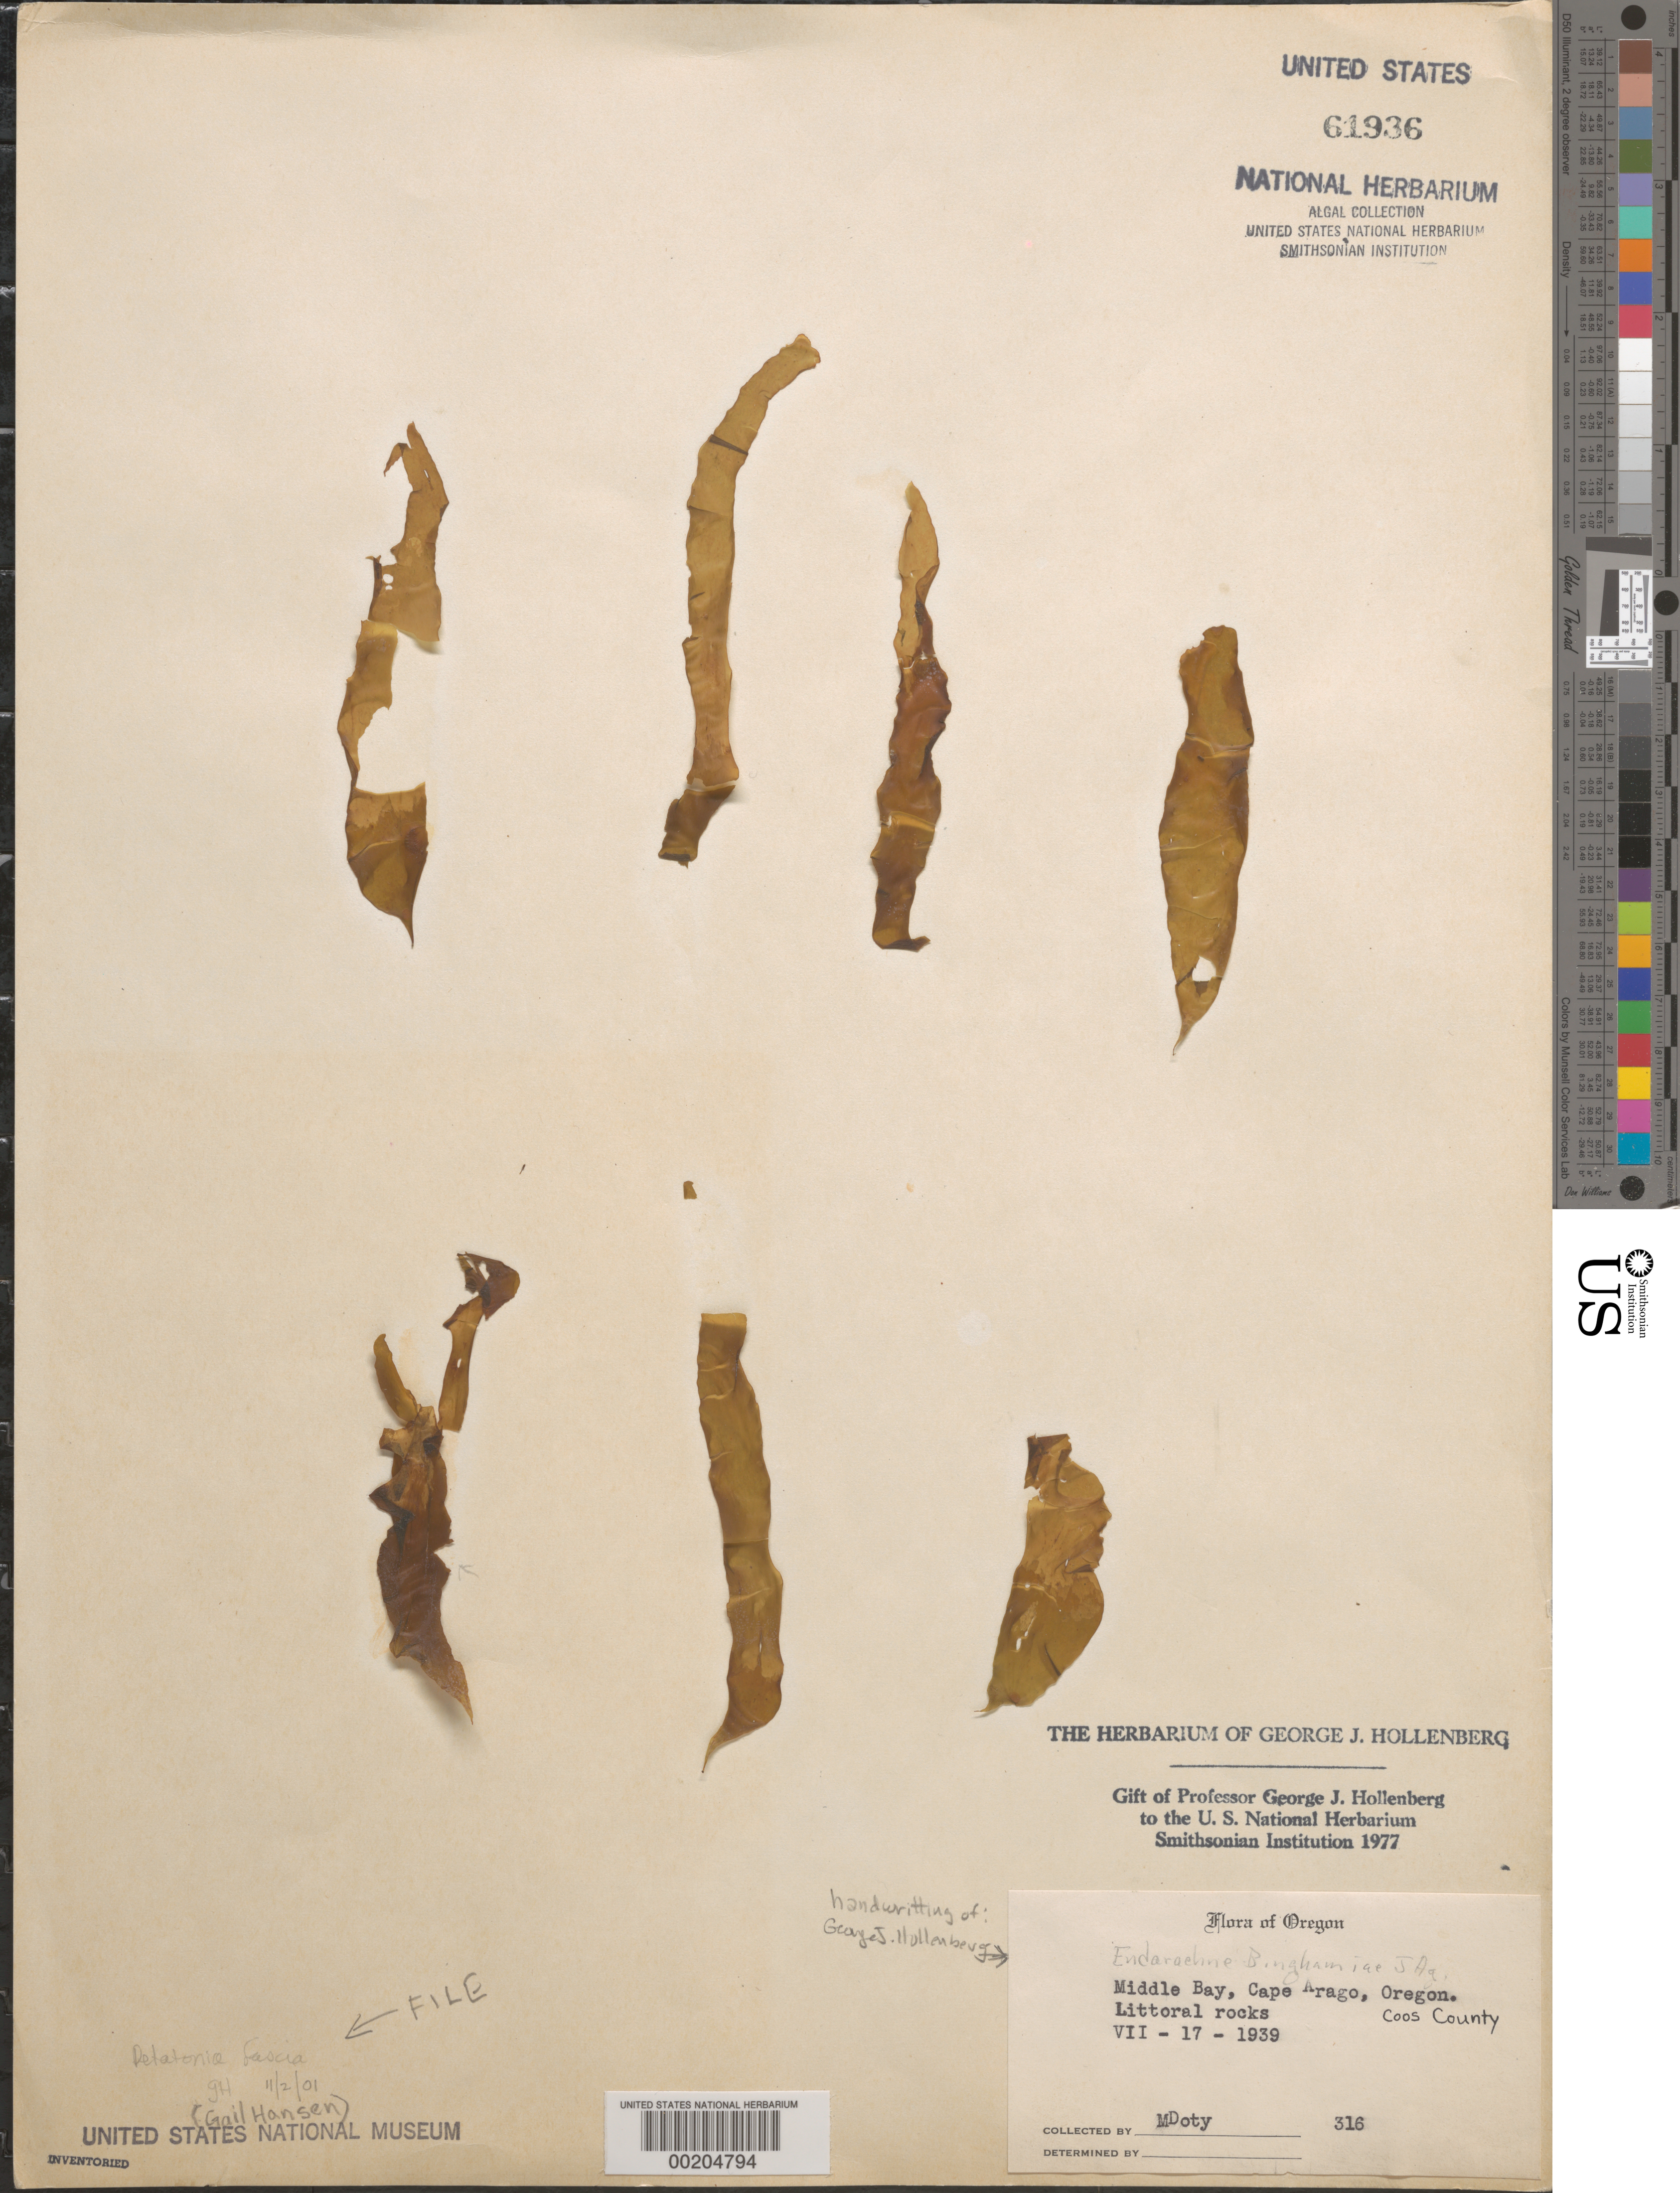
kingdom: Chromista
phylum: Ochrophyta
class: Phaeophyceae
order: Scytosiphonales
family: Scytosiphonaceae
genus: Petalonia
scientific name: Petalonia fascia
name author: (O.F. Müller) Kuntze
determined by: Hansen, G. I.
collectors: M. S. Doty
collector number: MSD 316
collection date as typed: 17 Jul 1939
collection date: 1939-07-17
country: United States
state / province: Oregon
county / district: Coos County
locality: Middle Bay, Cape Arago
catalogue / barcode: US 61936